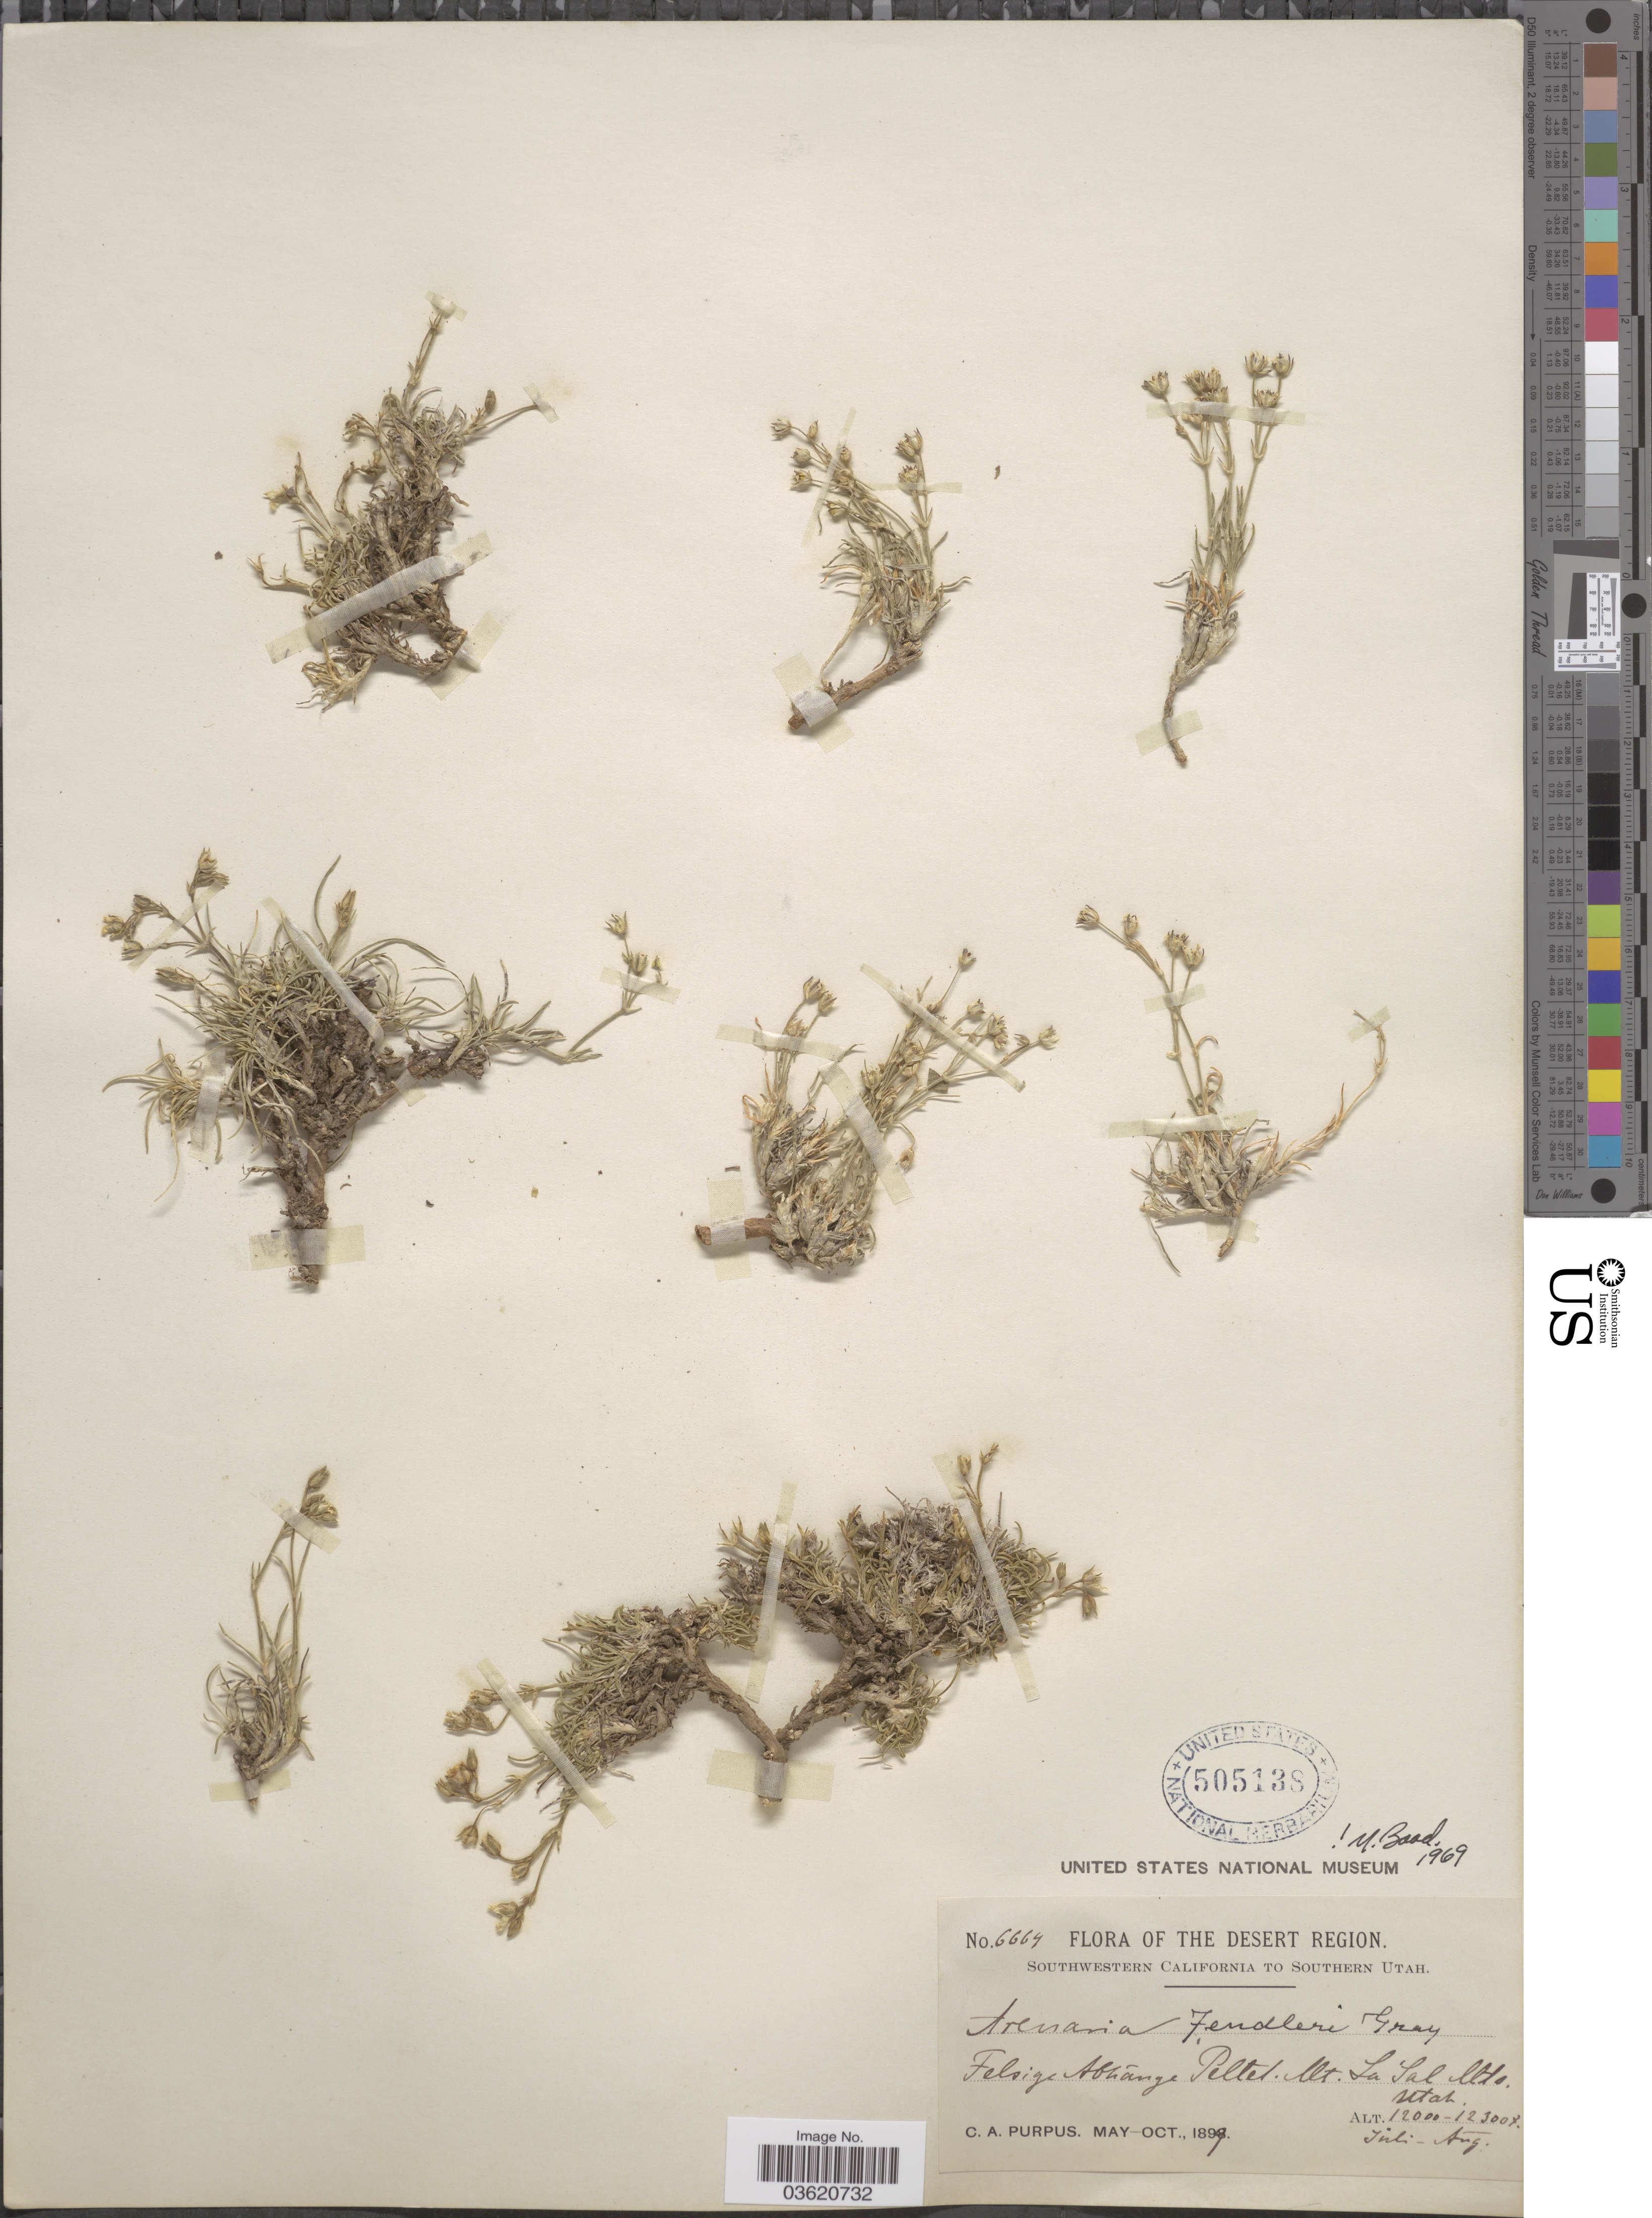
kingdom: Plantae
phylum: Tracheophyta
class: Magnoliopsida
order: Caryophyllales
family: Caryophyllaceae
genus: Eremogone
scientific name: Eremogone fendleri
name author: (A. Gray) Ikonn.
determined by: U.S. National Herbarium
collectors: C. A. Purpus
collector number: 6664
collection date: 1899-07/1899-08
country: United States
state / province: Utah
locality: The Desert Region. Southern Utah. Felsige Abhänge Peltel. At La Sal Mts.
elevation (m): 3658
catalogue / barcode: US 505138